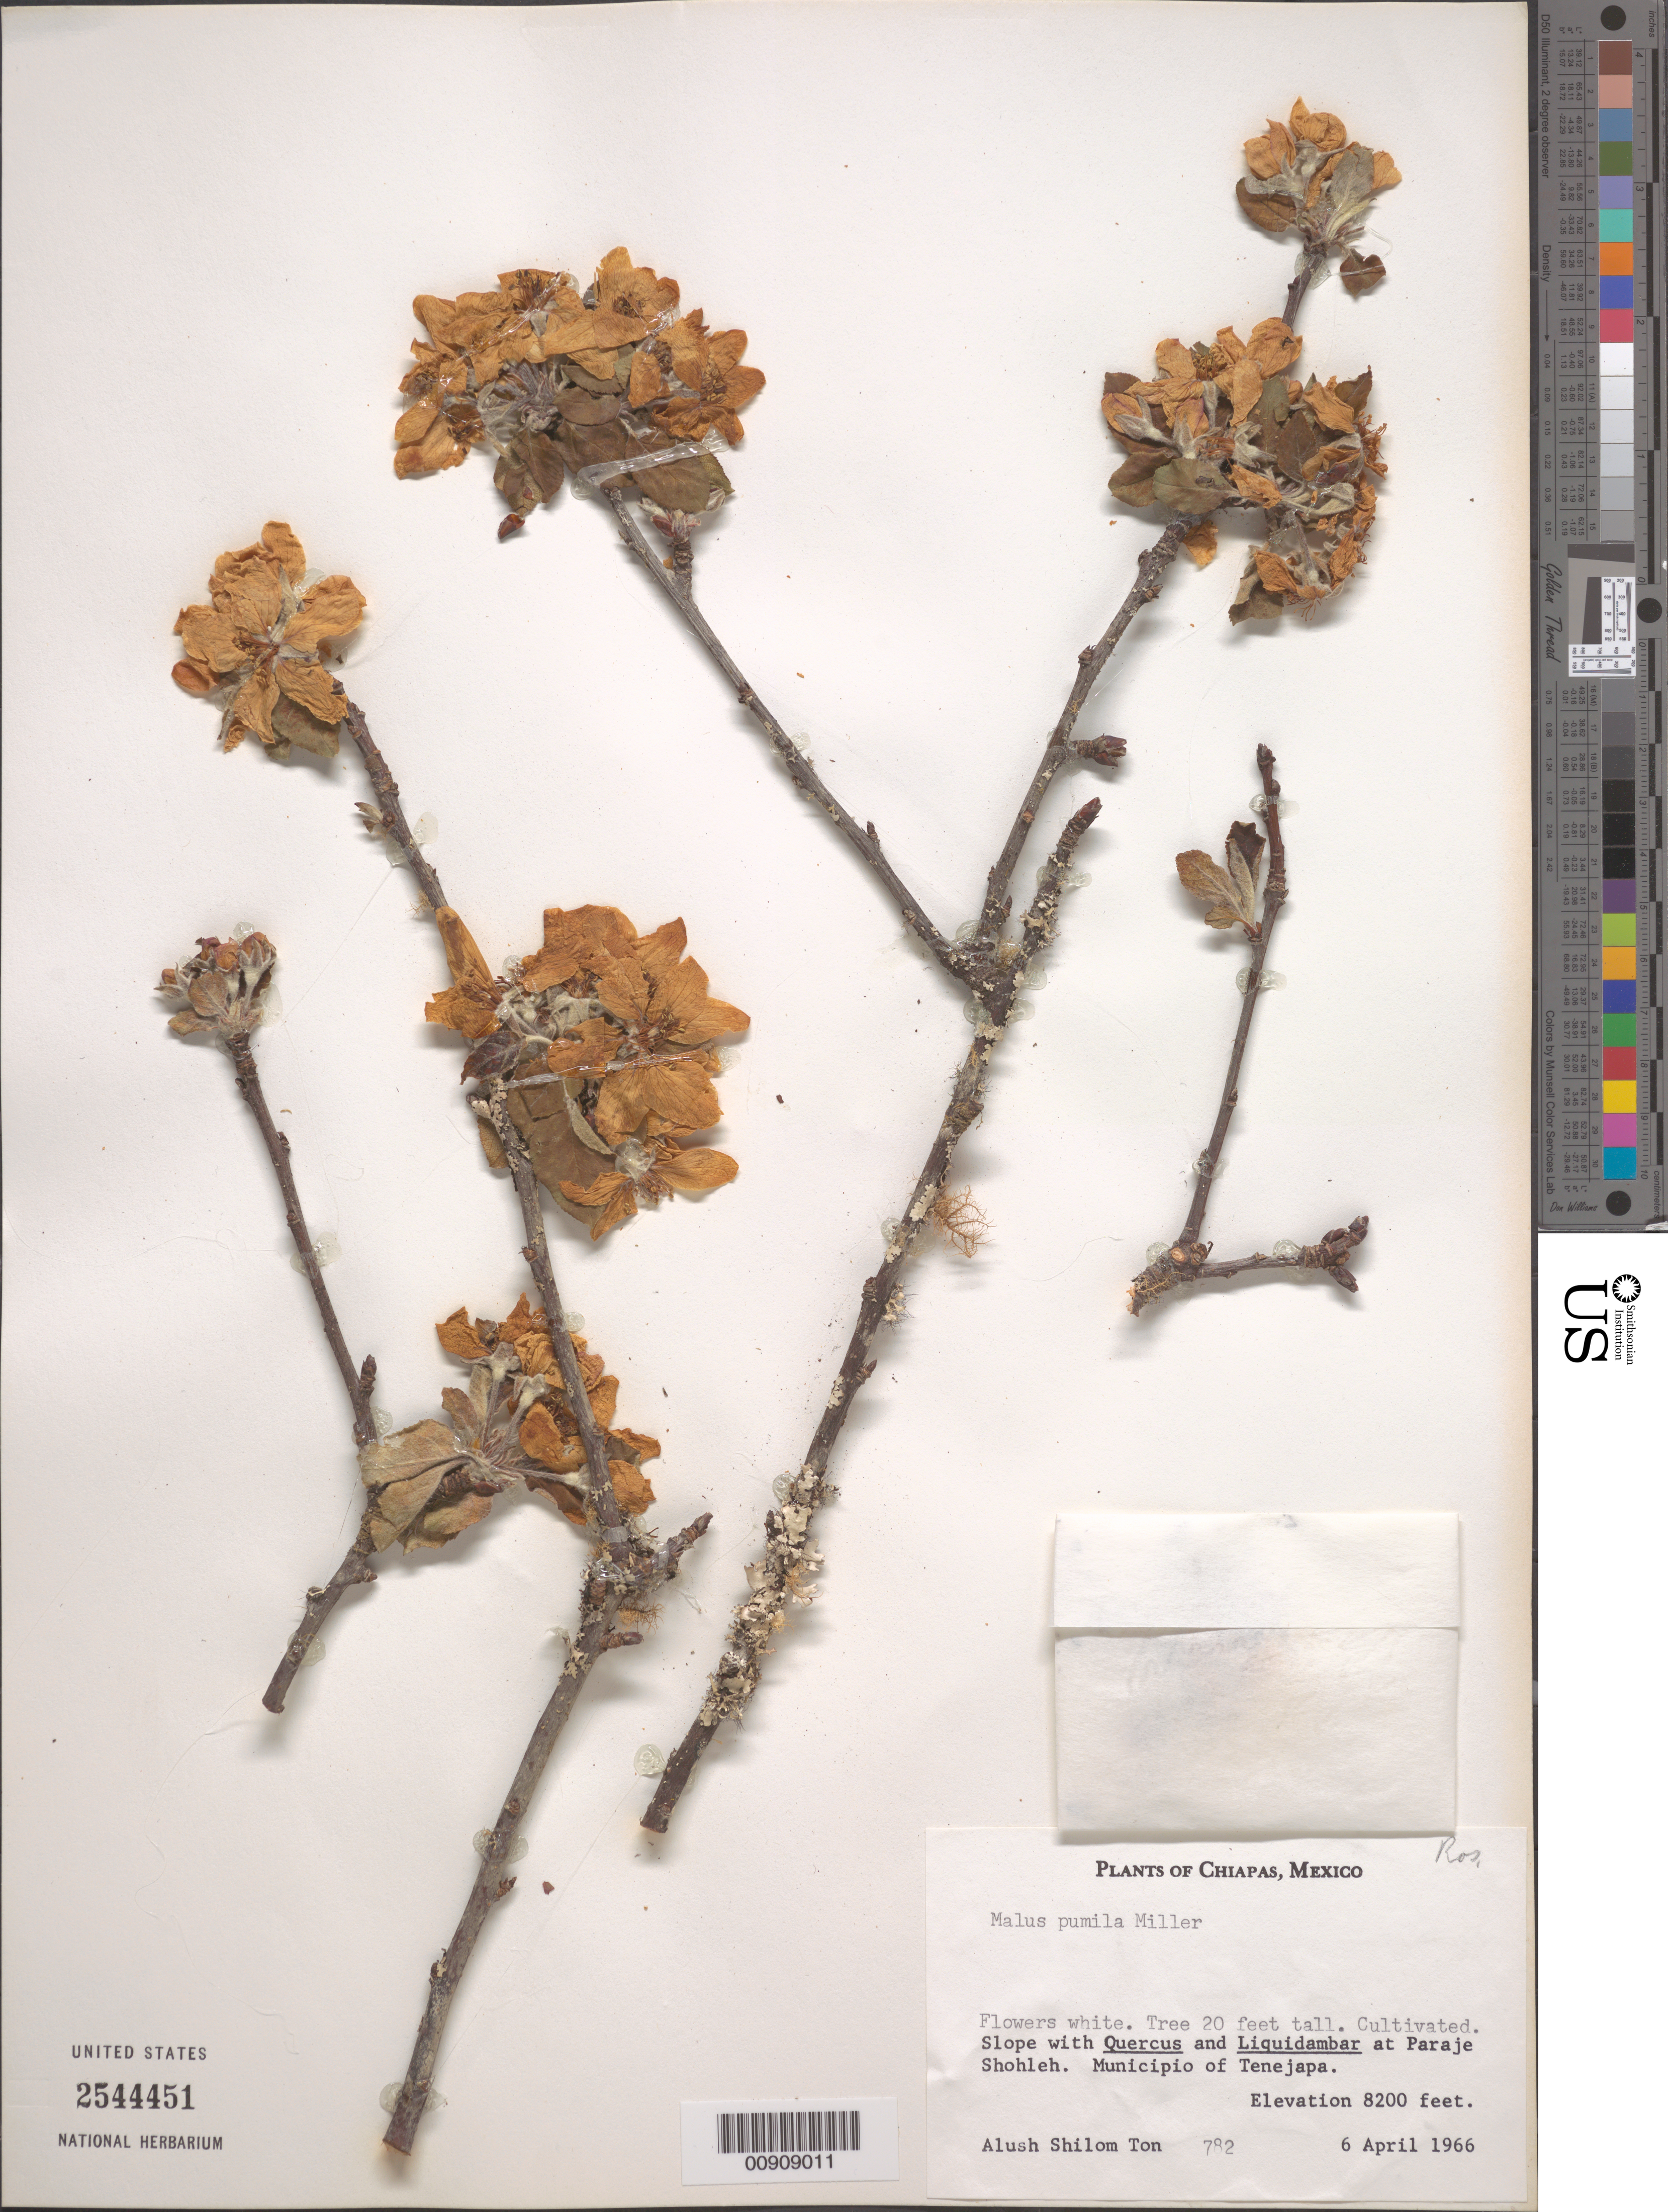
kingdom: Plantae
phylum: Tracheophyta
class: Magnoliopsida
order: Rosales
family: Rosaceae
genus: Malus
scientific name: Malus pumila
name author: Mill.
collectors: A. Shilom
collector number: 782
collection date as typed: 06 Apr 1966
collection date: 1966-04-06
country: Mexico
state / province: Chiapas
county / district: Tenejapa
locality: At Paraje Shohleh. Municipio of Tenejapa, Chiapas.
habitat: Slope with Quercus and Liquidambar.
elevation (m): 2499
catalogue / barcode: US 2544451